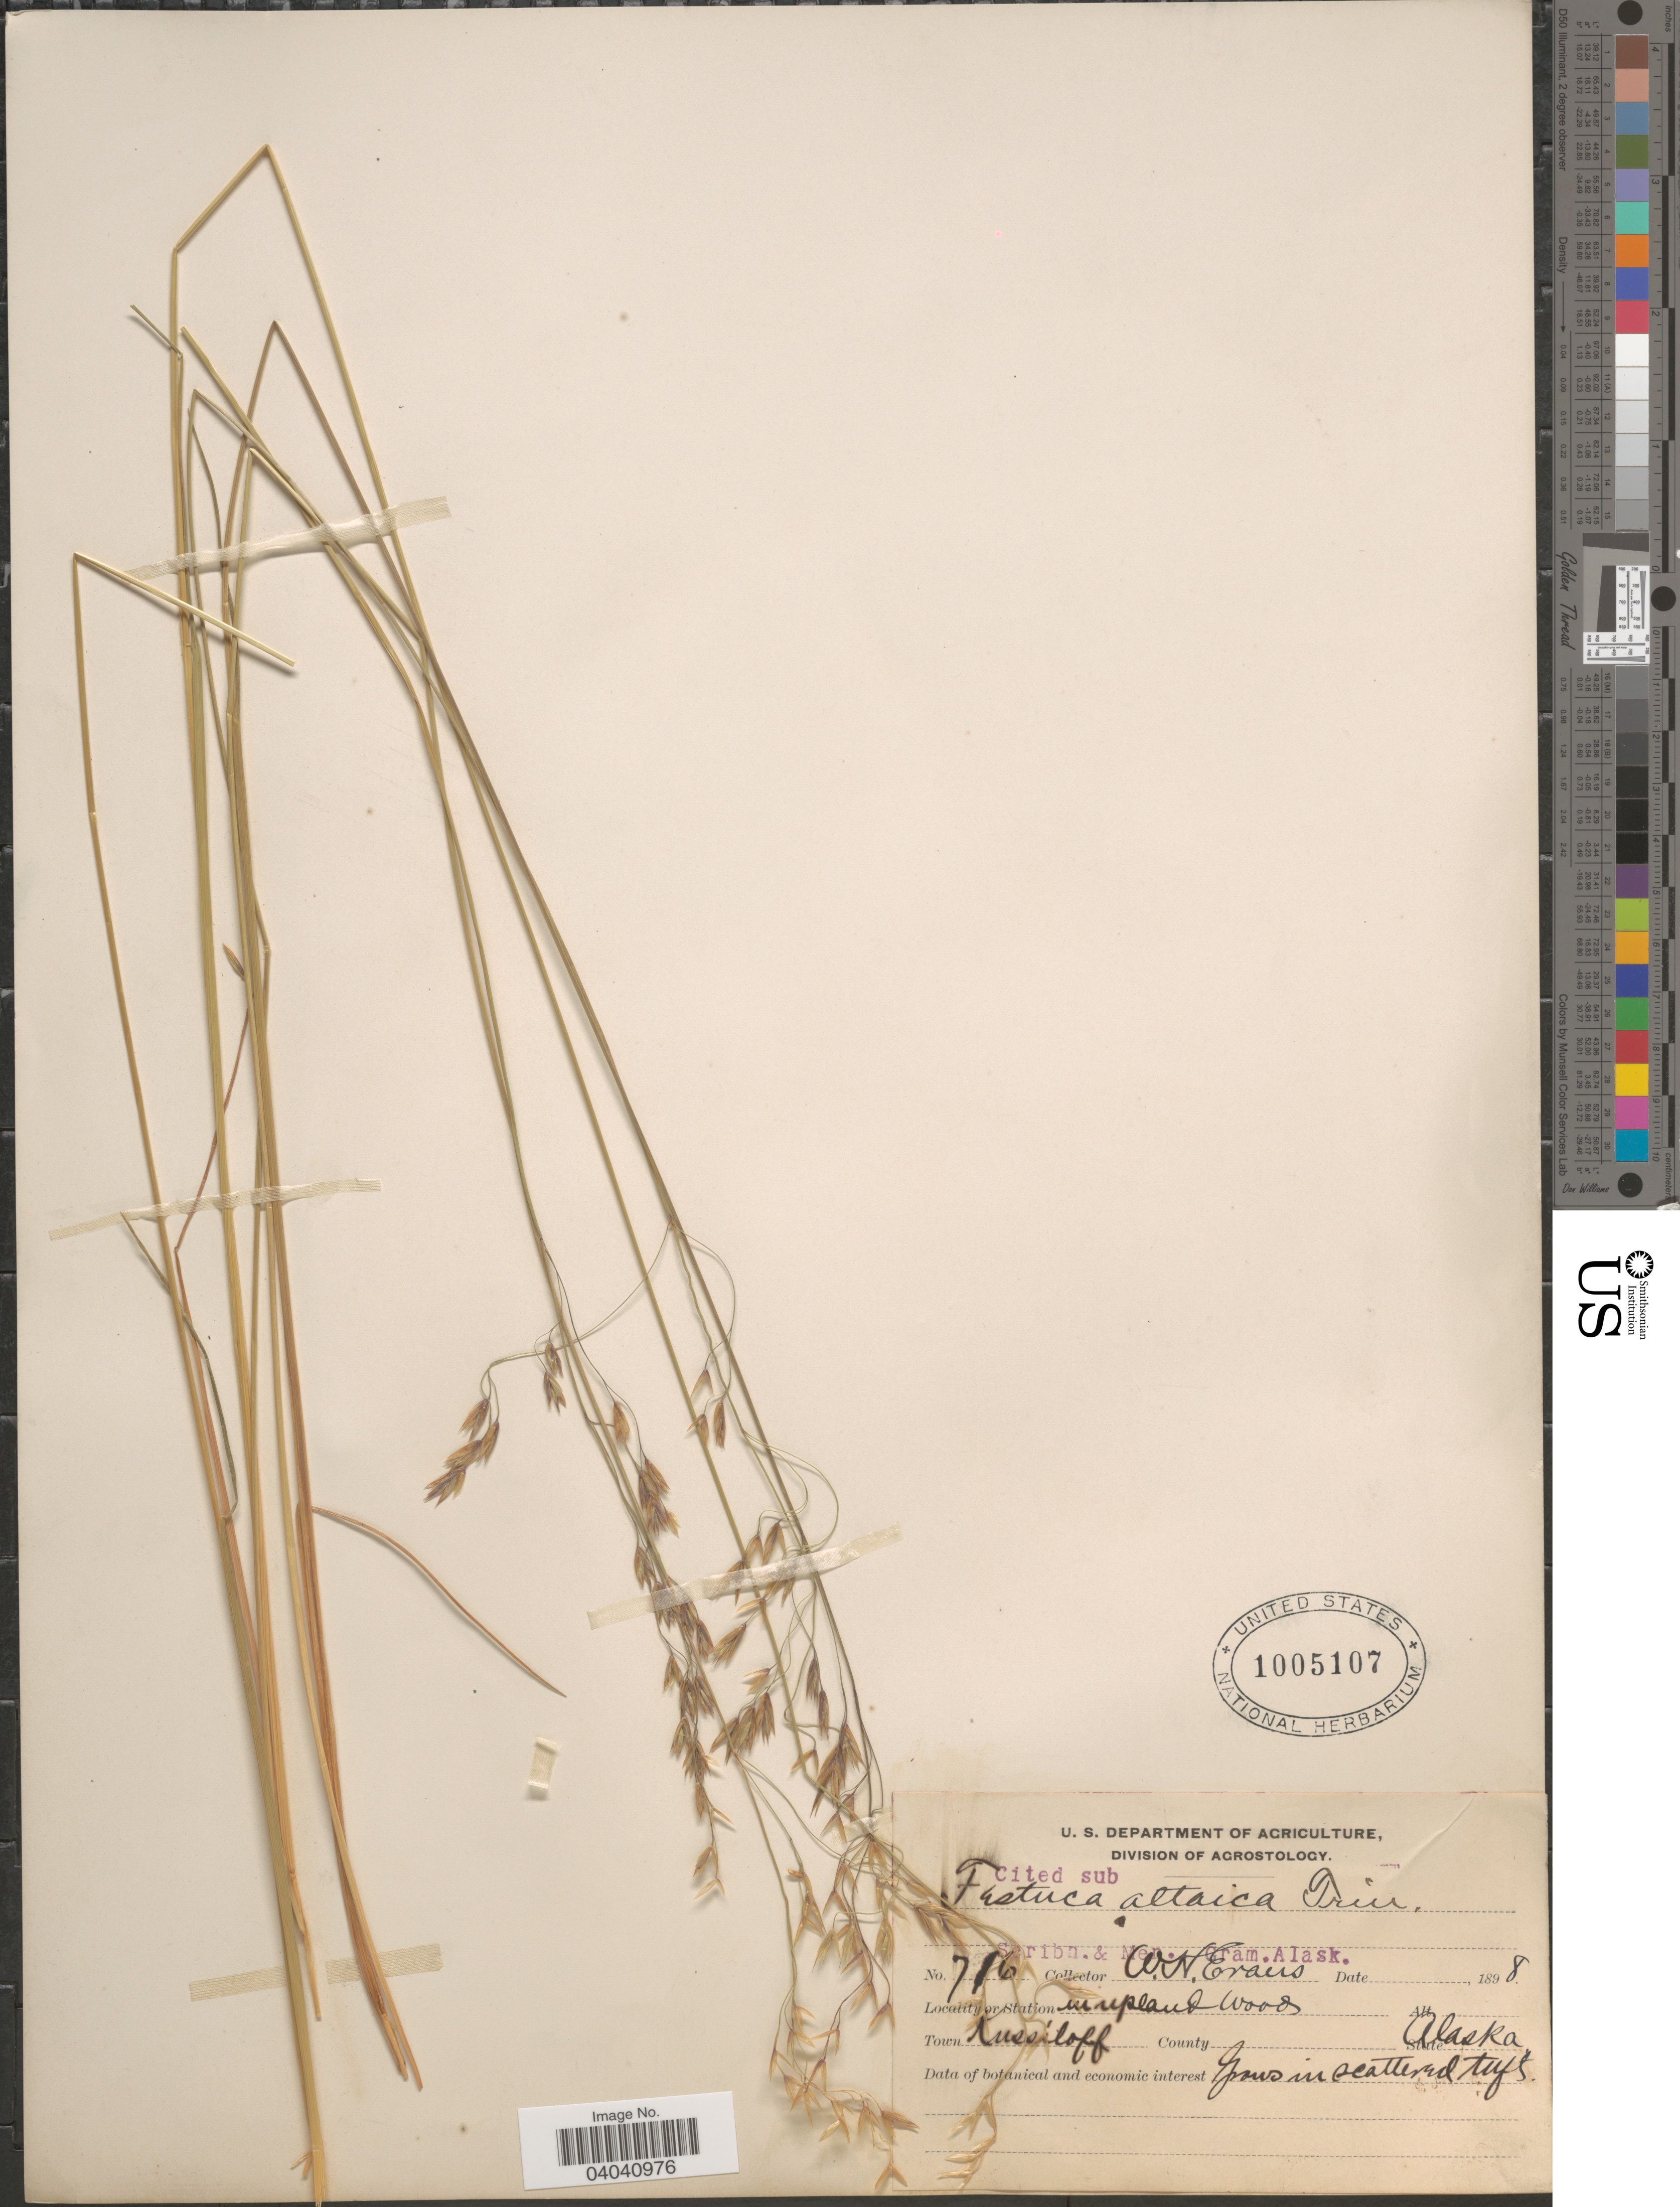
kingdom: Plantae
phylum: Tracheophyta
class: Liliopsida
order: Poales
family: Poaceae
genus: Festuca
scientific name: Festuca altaica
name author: Trin.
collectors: W. H. Evans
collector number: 716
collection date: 1898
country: United States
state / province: Alaska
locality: Upland woods. Town Kussiloff.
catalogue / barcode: US 1005107